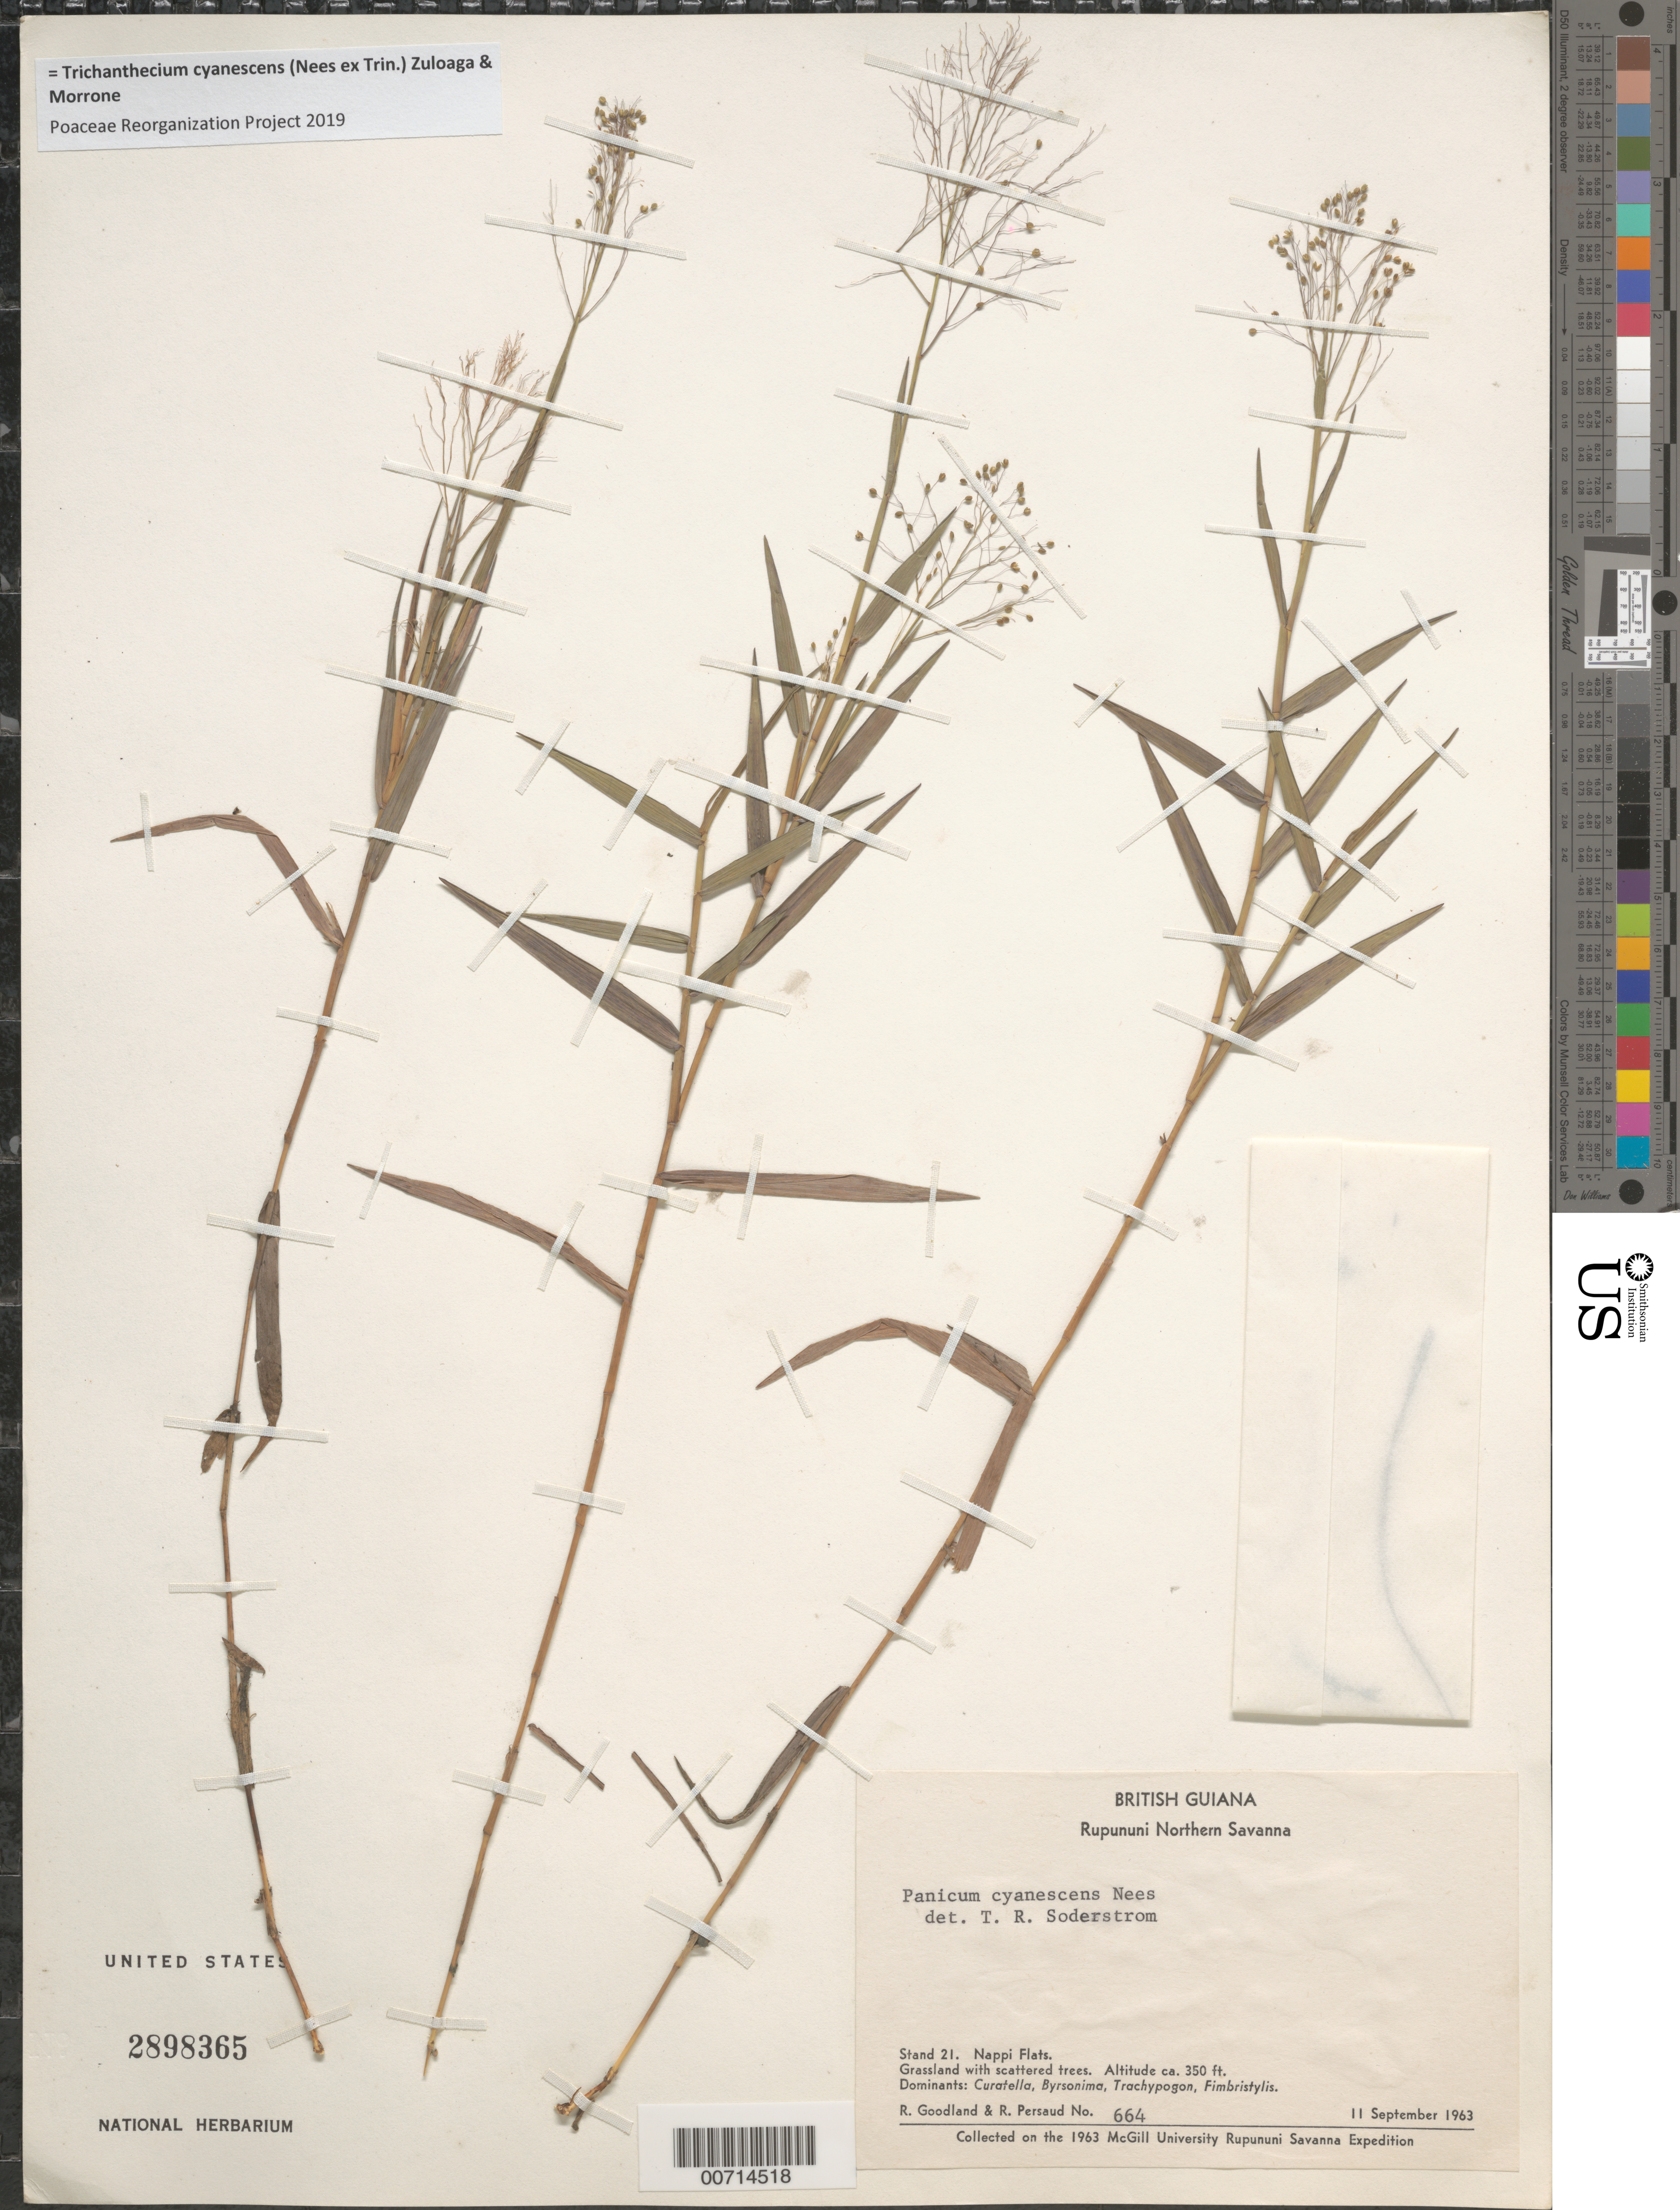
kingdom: Plantae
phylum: Tracheophyta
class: Liliopsida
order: Poales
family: Poaceae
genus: Trichanthecium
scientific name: Trichanthecium cyanescens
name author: (Nees ex Trin.) Zuloaga & Morrone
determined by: Poaceae Reorganization Project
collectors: R. Goodland & R. Persaud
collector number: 664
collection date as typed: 11-Sep-63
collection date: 1963-09-11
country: Guyana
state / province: U. Takutu-U. Essequibo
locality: Rupununi Northern Savanna, Nappi Flats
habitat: Grassland with scattered trees. Dominants: Curatella, Byrsonima, Trachypogon, Fimbristylis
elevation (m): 107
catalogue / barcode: US 2898365